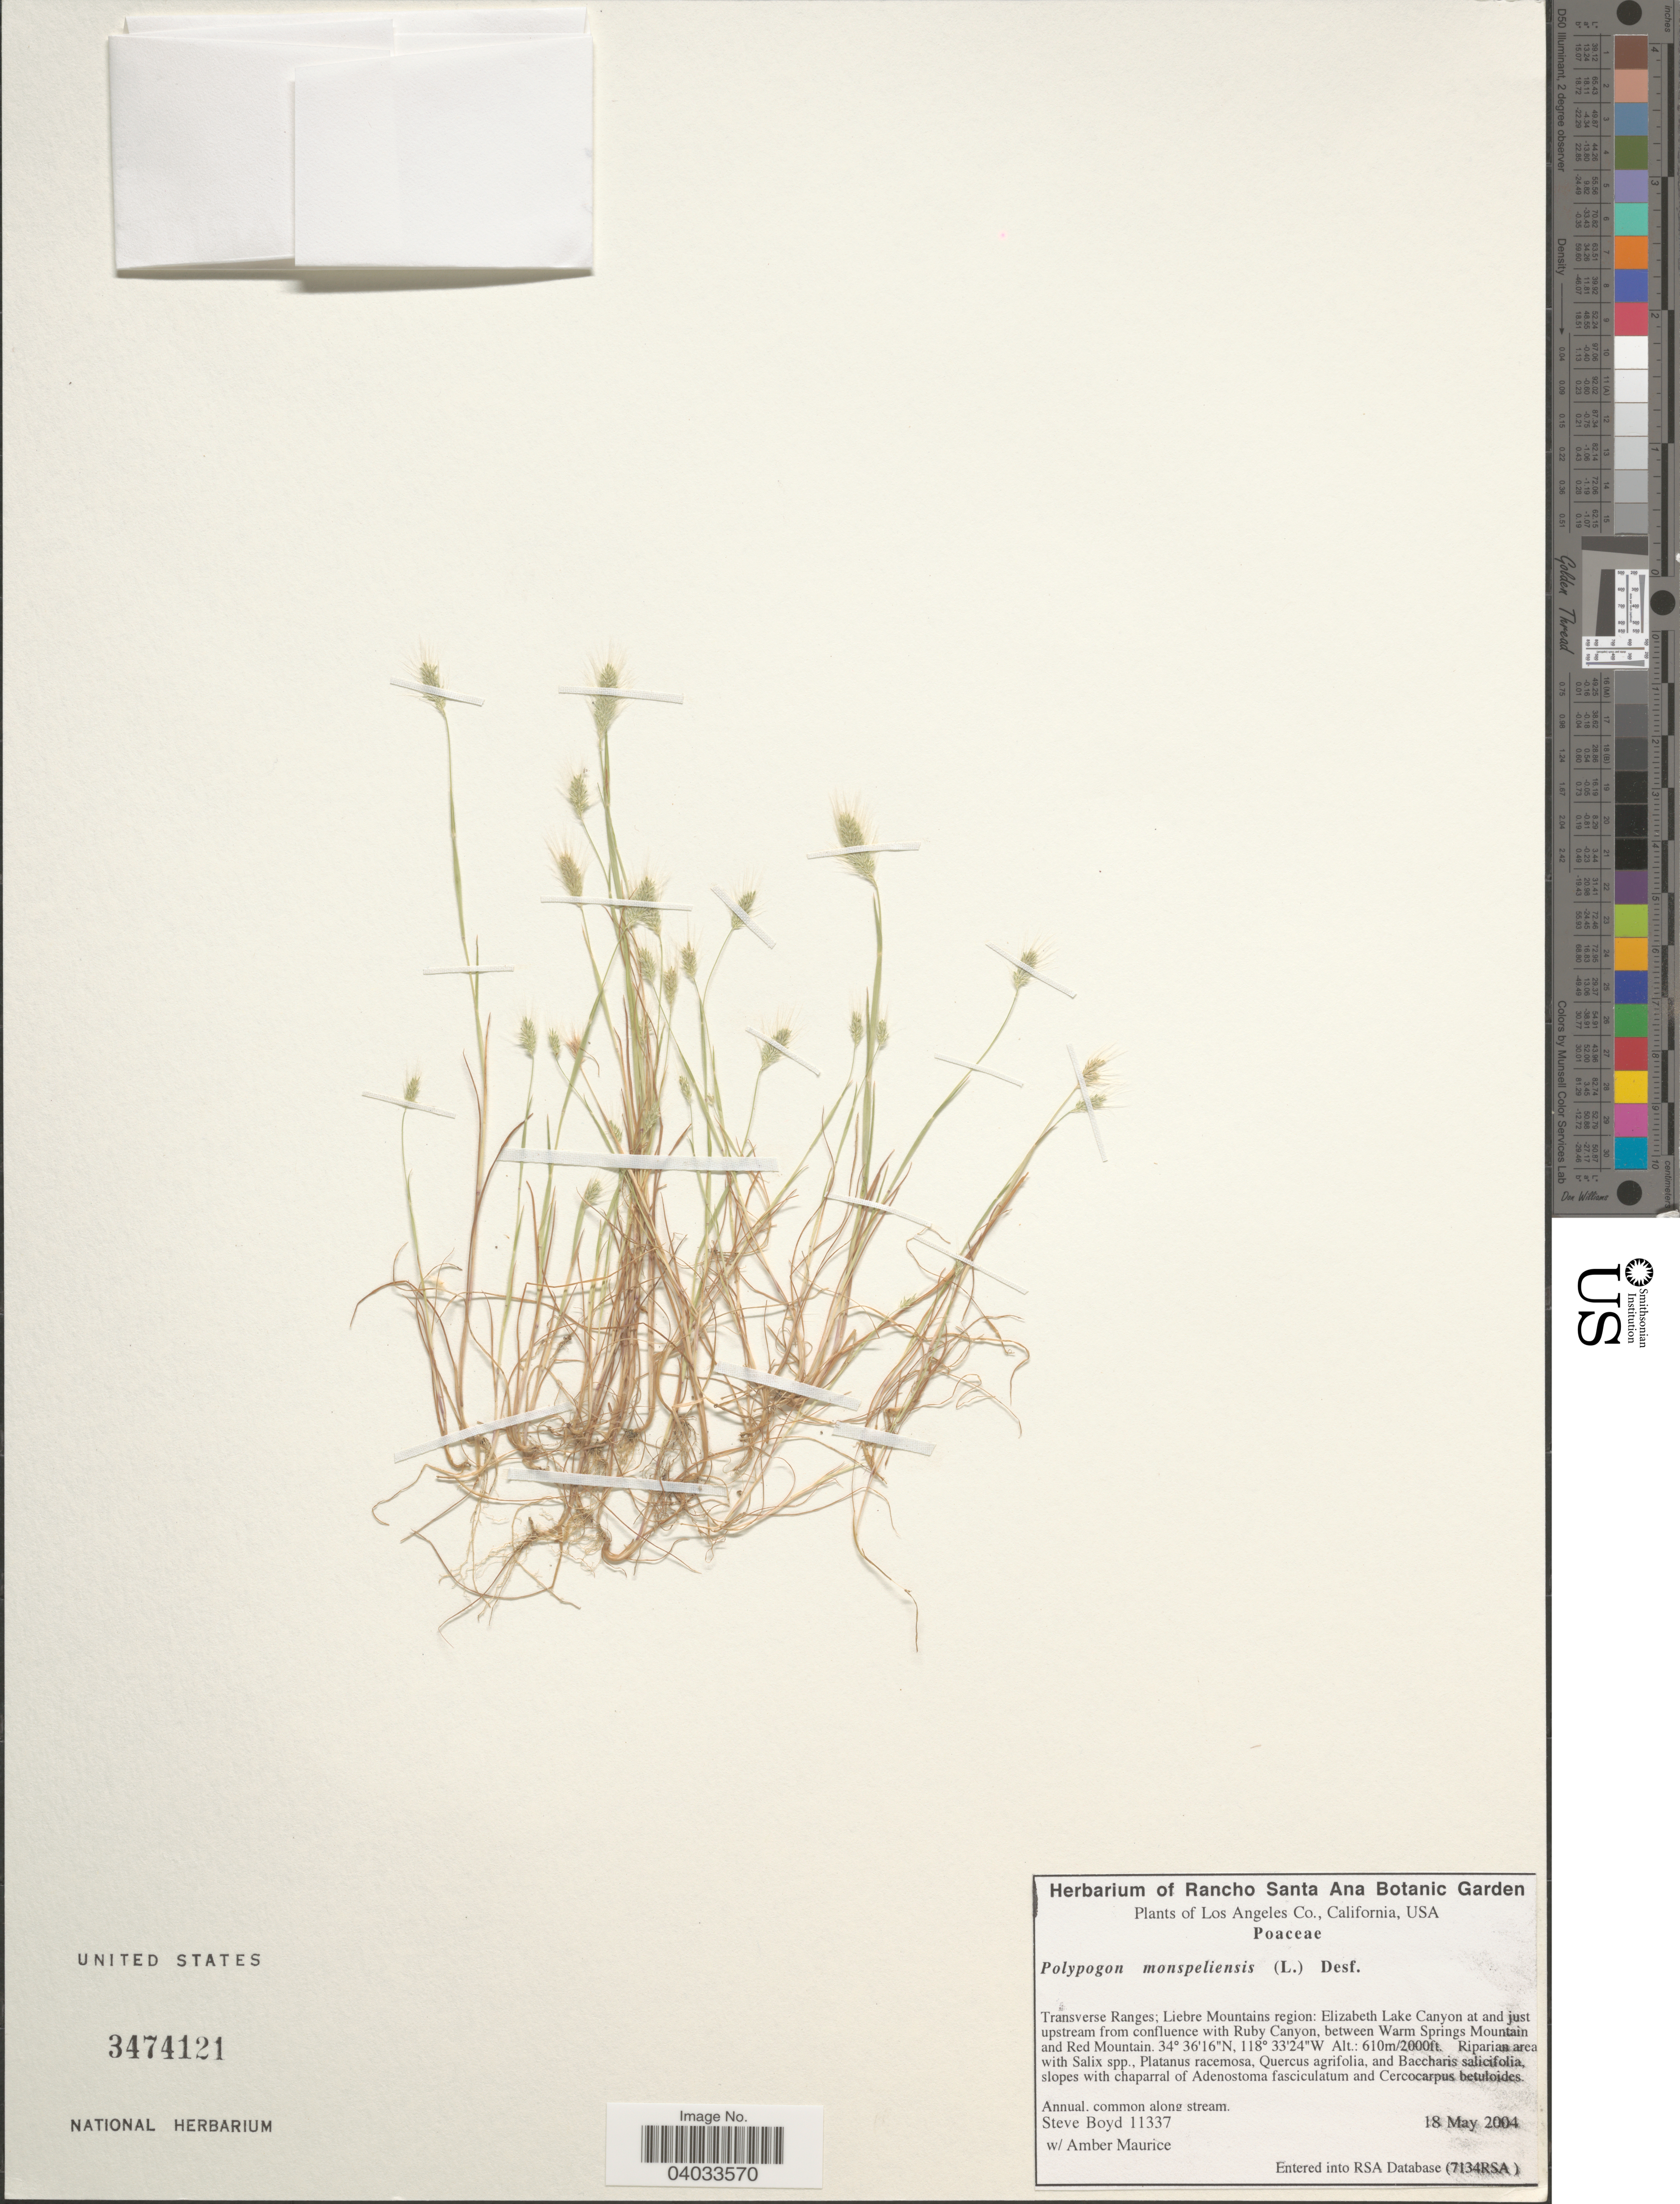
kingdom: Plantae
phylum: Tracheophyta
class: Liliopsida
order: Poales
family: Poaceae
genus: Polypogon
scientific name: Polypogon monspeliensis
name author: (L.) Desf.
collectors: S. Boyd & A. Mauriice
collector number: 11337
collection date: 2004-05-18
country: United States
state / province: California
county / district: Los Angeles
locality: Los Angeles Co. Transverse Ranges; Liebre Mountains region: Elizabeth Lake Canyon at and just upstream from confluence with Ruby Canyon, between Warm Springs Mountain and Red Mountain.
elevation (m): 610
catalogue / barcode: US 3474121